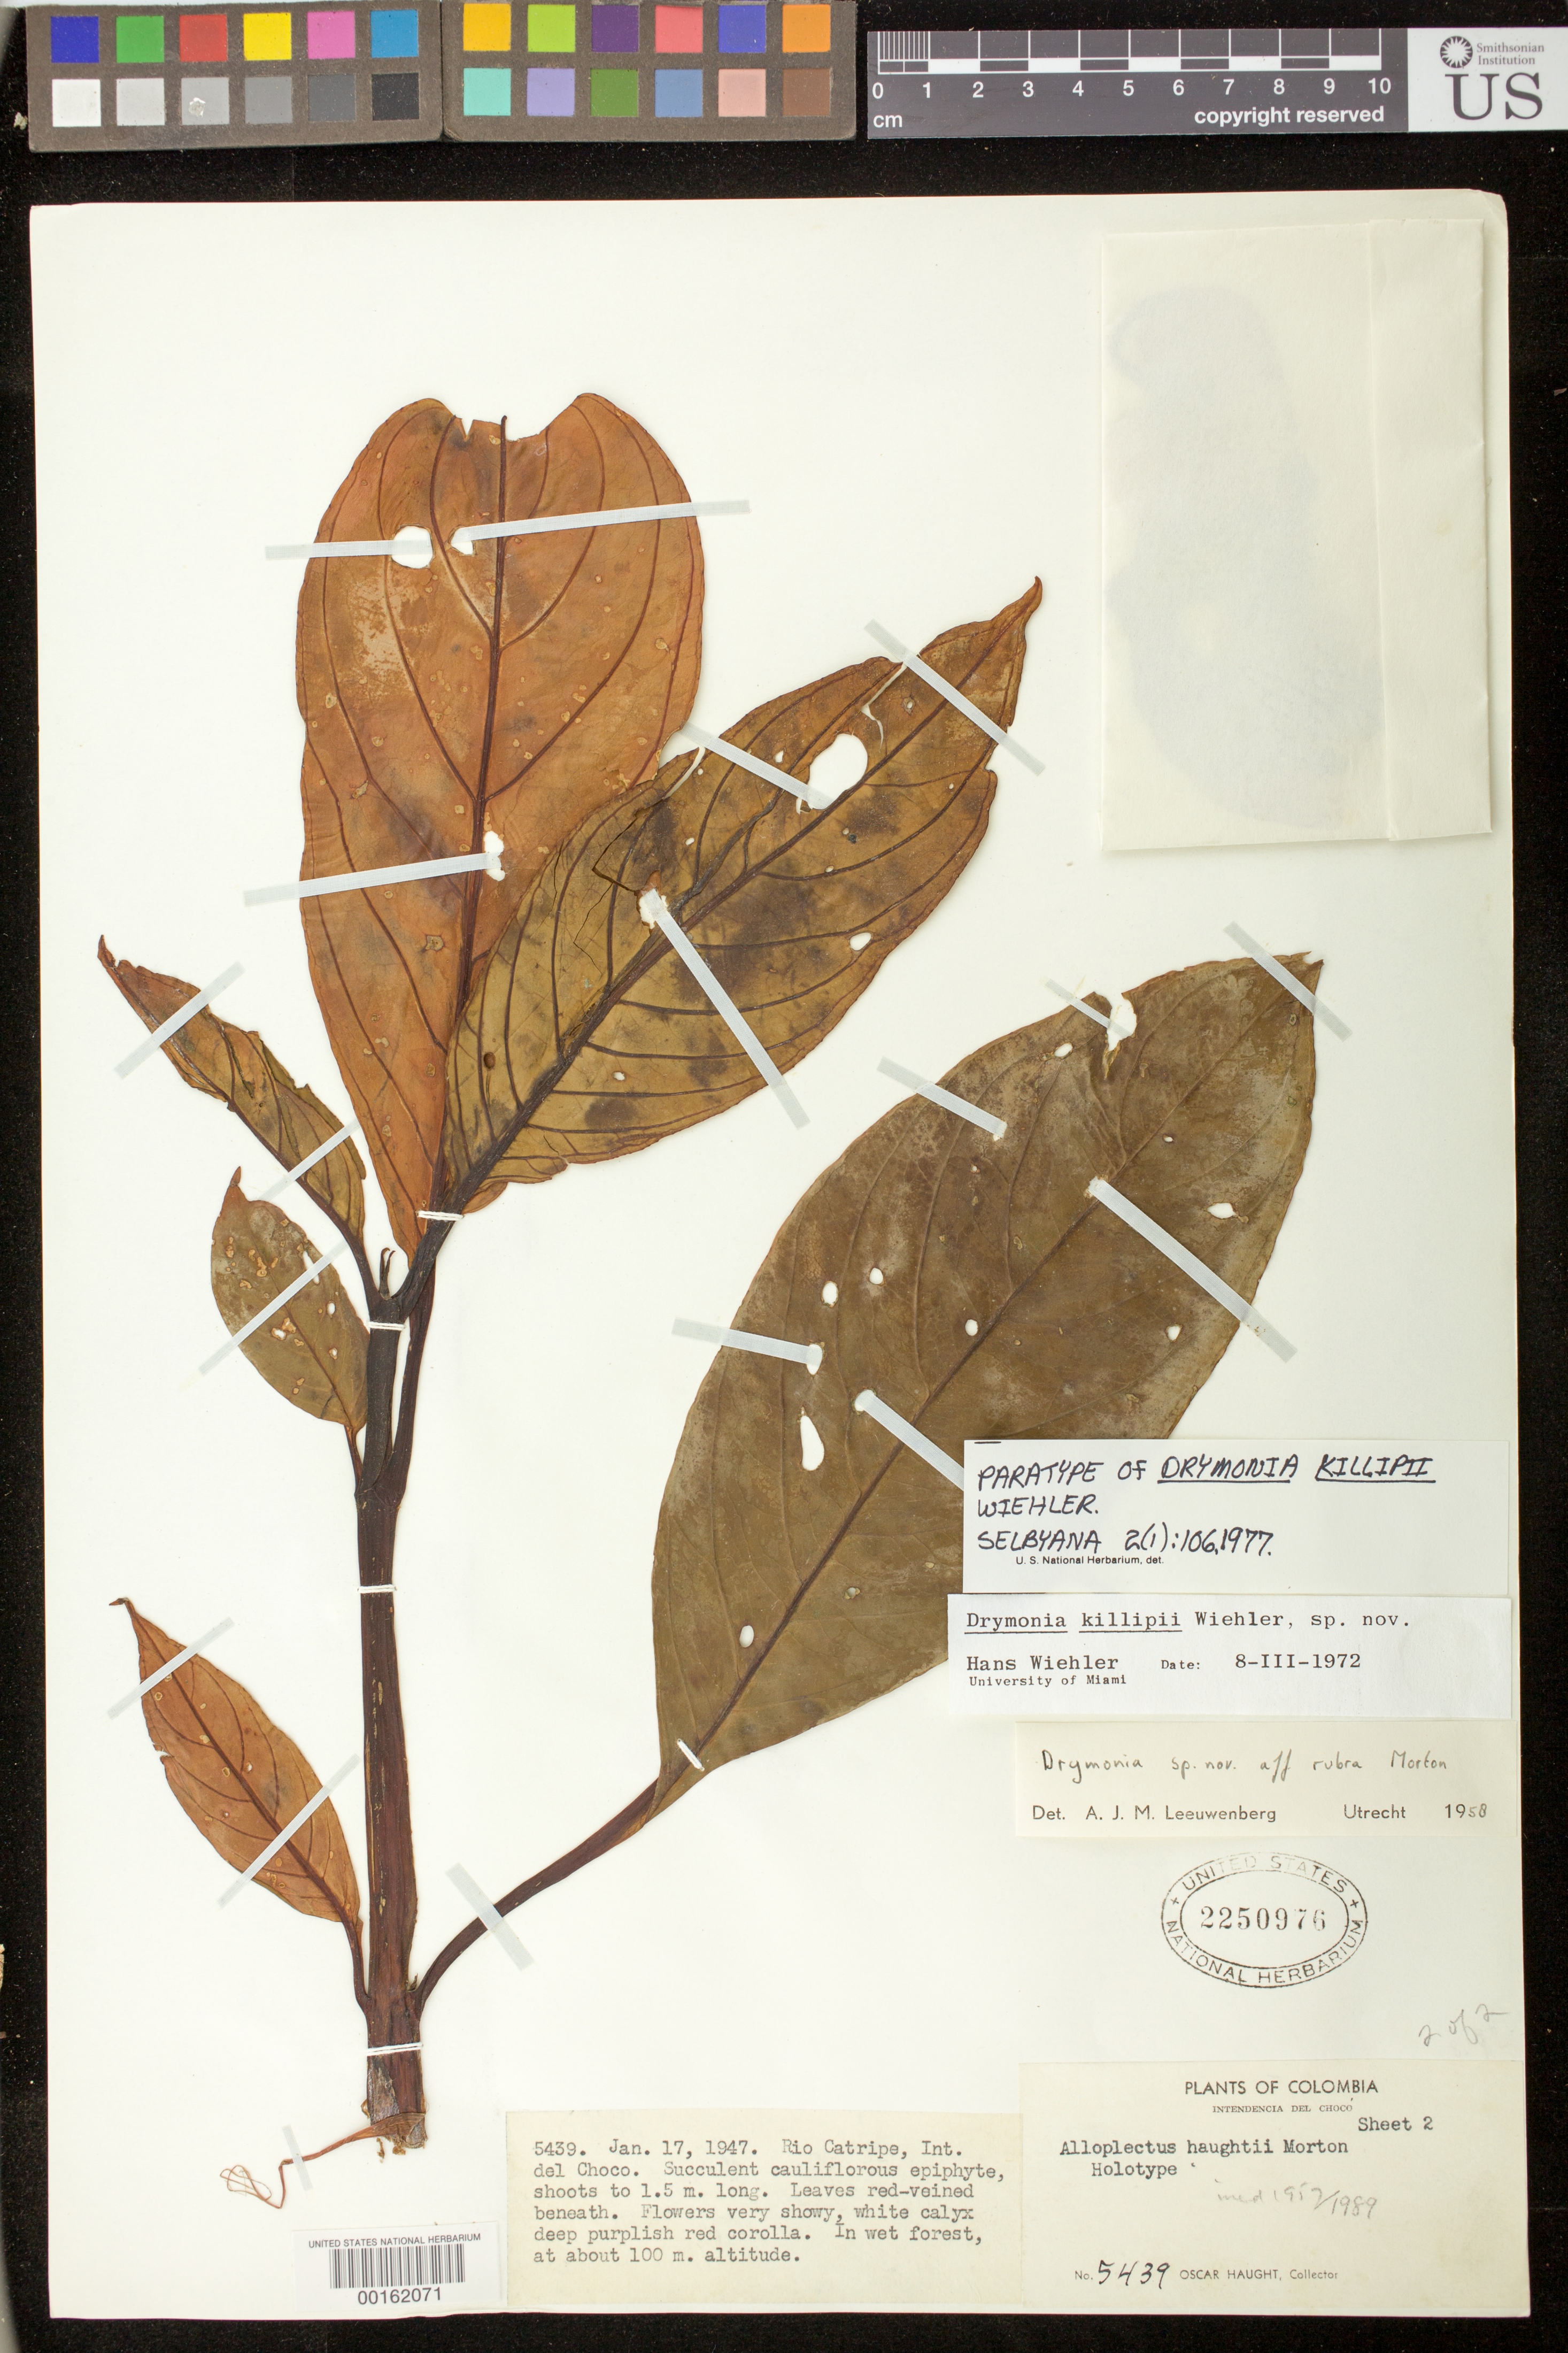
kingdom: Plantae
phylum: Tracheophyta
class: Magnoliopsida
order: Lamiales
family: Gesneriaceae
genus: Drymonia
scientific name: Drymonia killipii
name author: Wiehler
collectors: O. L. Haught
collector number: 5439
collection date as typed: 17 Jan 1947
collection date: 1947-01-17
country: Colombia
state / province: Chocó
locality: Rio Catripe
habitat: In wet forest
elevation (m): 100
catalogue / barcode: US 2250976